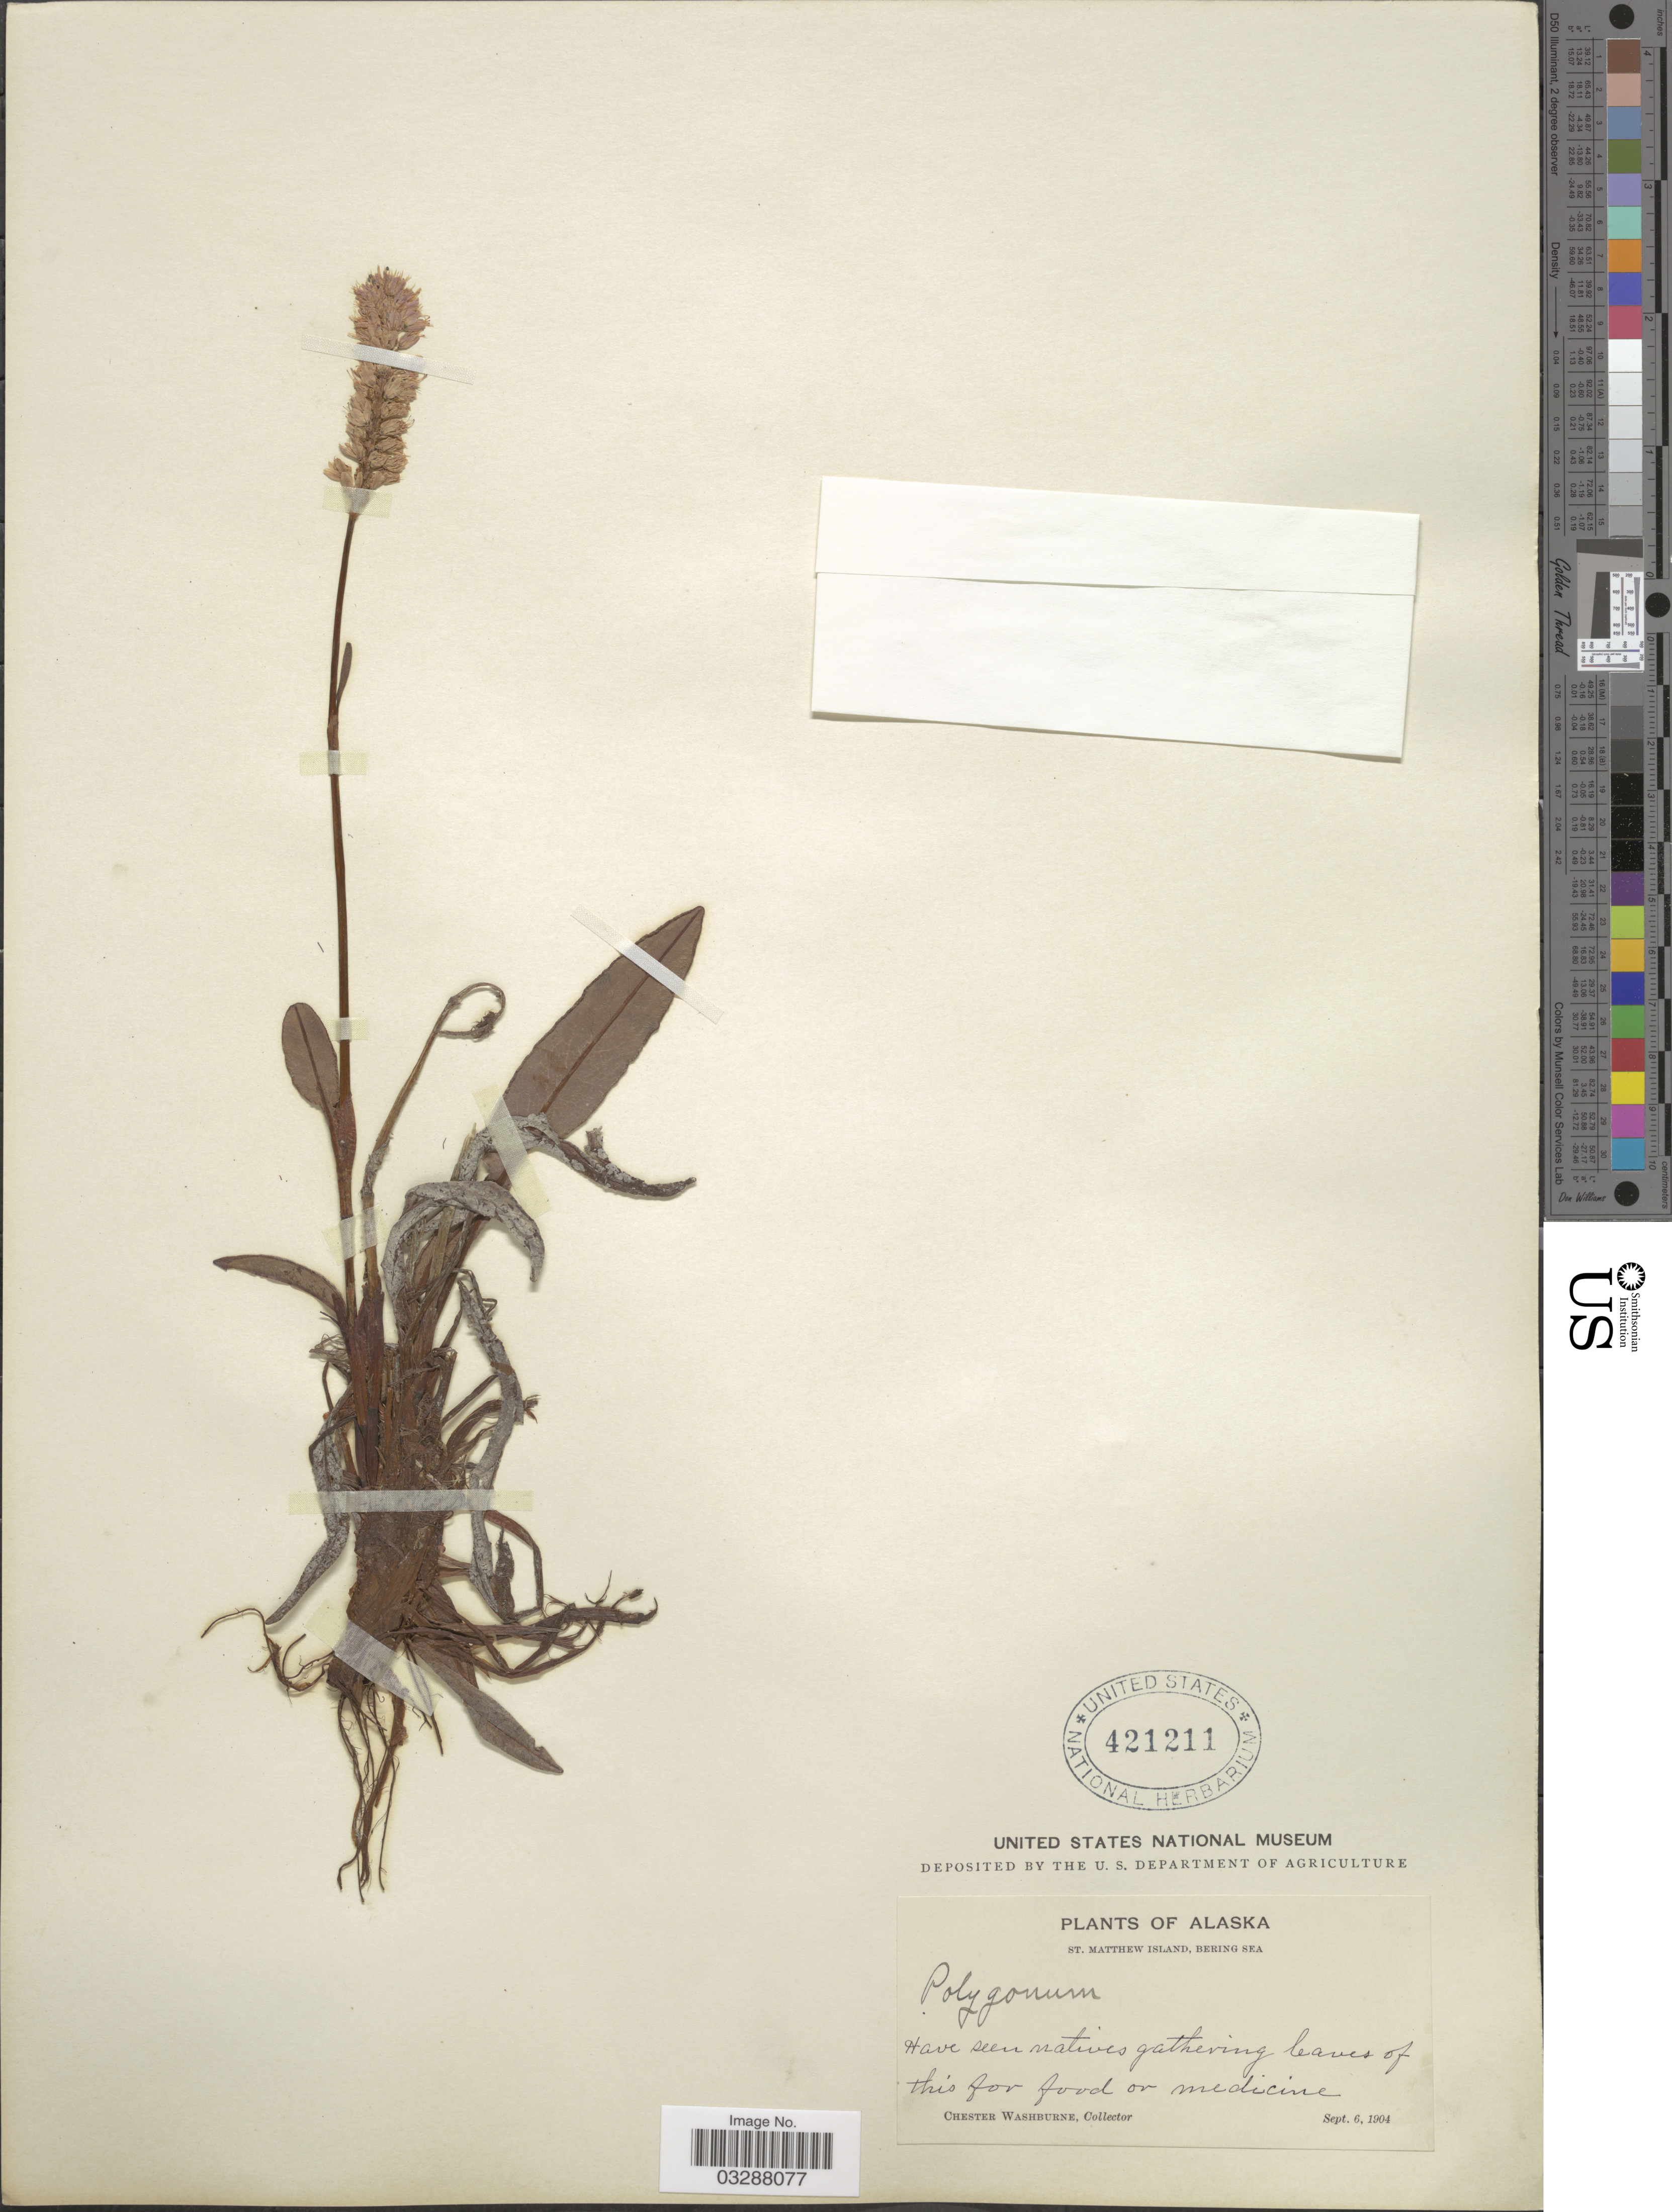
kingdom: Plantae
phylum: Tracheophyta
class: Magnoliopsida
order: Caryophyllales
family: Polygonaceae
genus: Bistorta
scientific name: Bistorta plumosa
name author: (Small) Greene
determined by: Strong, Mark T., (BOT), Smithsonian Institution - National Museum of Natural History (UNITED STATES)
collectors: C. Washburne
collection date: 1904-09-06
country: United States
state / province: Alaska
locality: St. Matthew Island, Bering Sea.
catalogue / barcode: US 421211